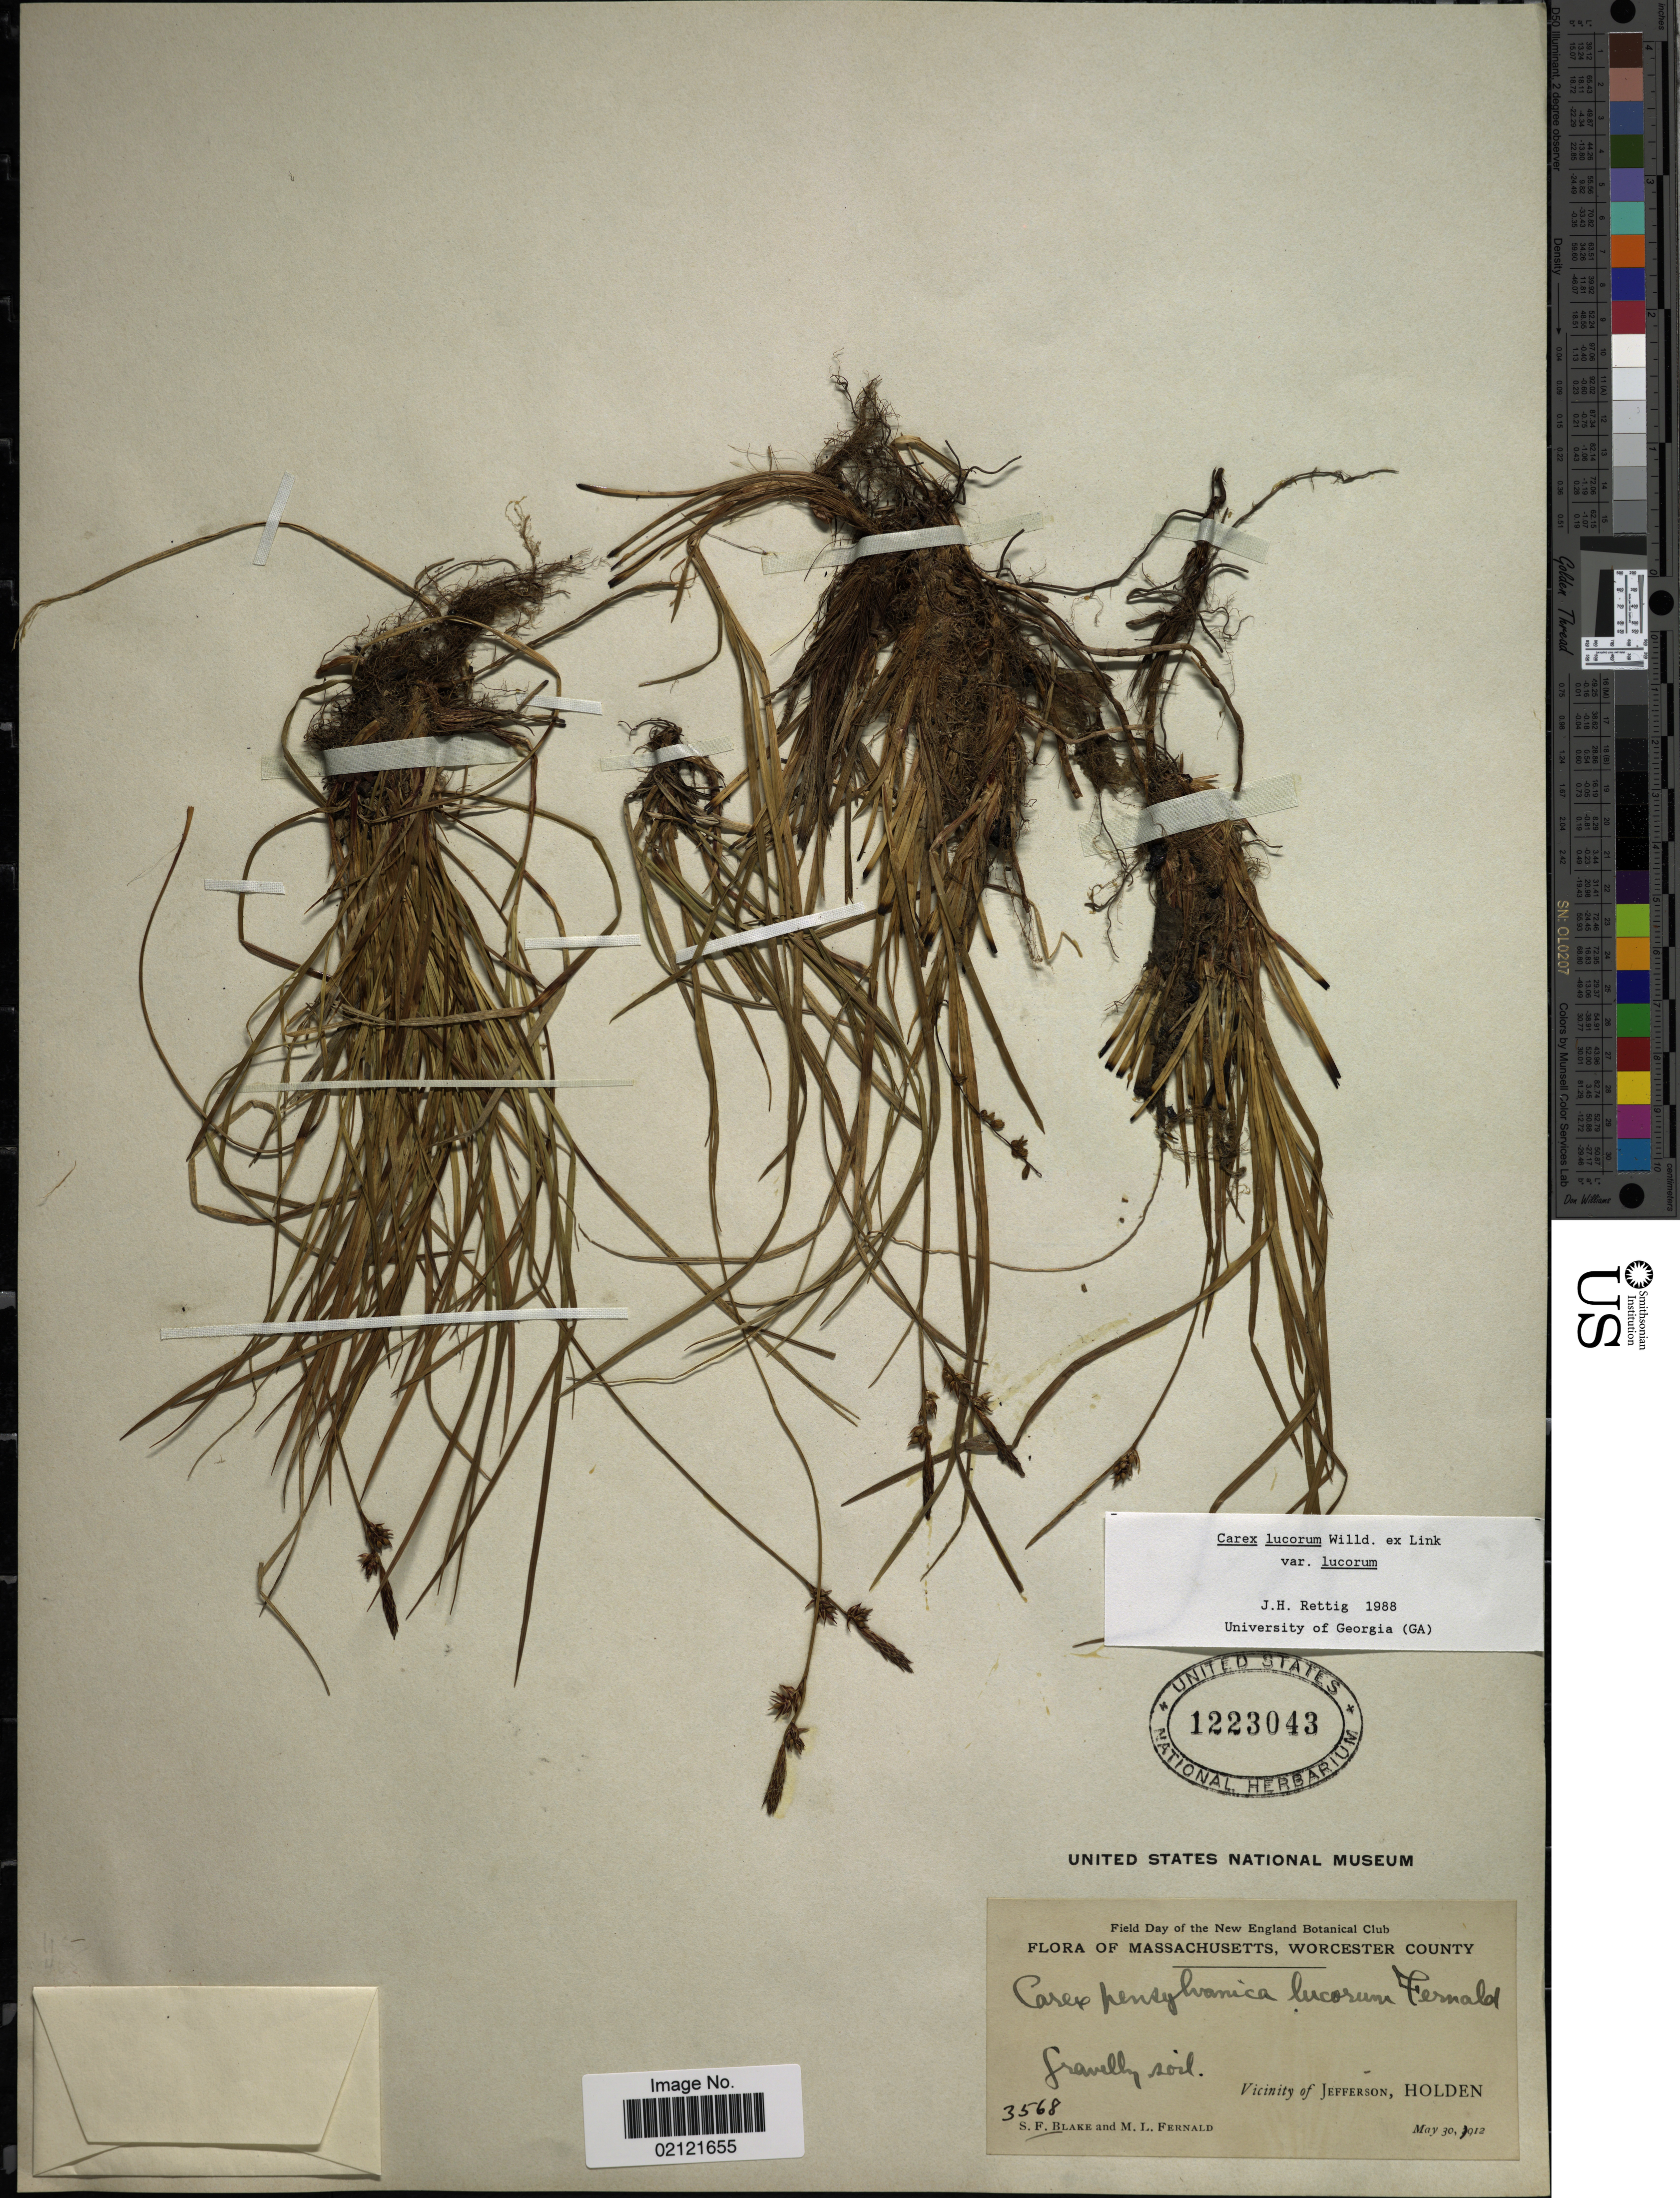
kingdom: Plantae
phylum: Tracheophyta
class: Liliopsida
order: Poales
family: Cyperaceae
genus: Carex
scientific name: Carex lucorum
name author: Willd.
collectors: S. Blake & M. L. Fernald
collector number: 3568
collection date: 1912-05-30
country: United States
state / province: Massachusetts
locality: Worcester County, Vicinity of Jefferson, Holden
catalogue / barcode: US 1223043